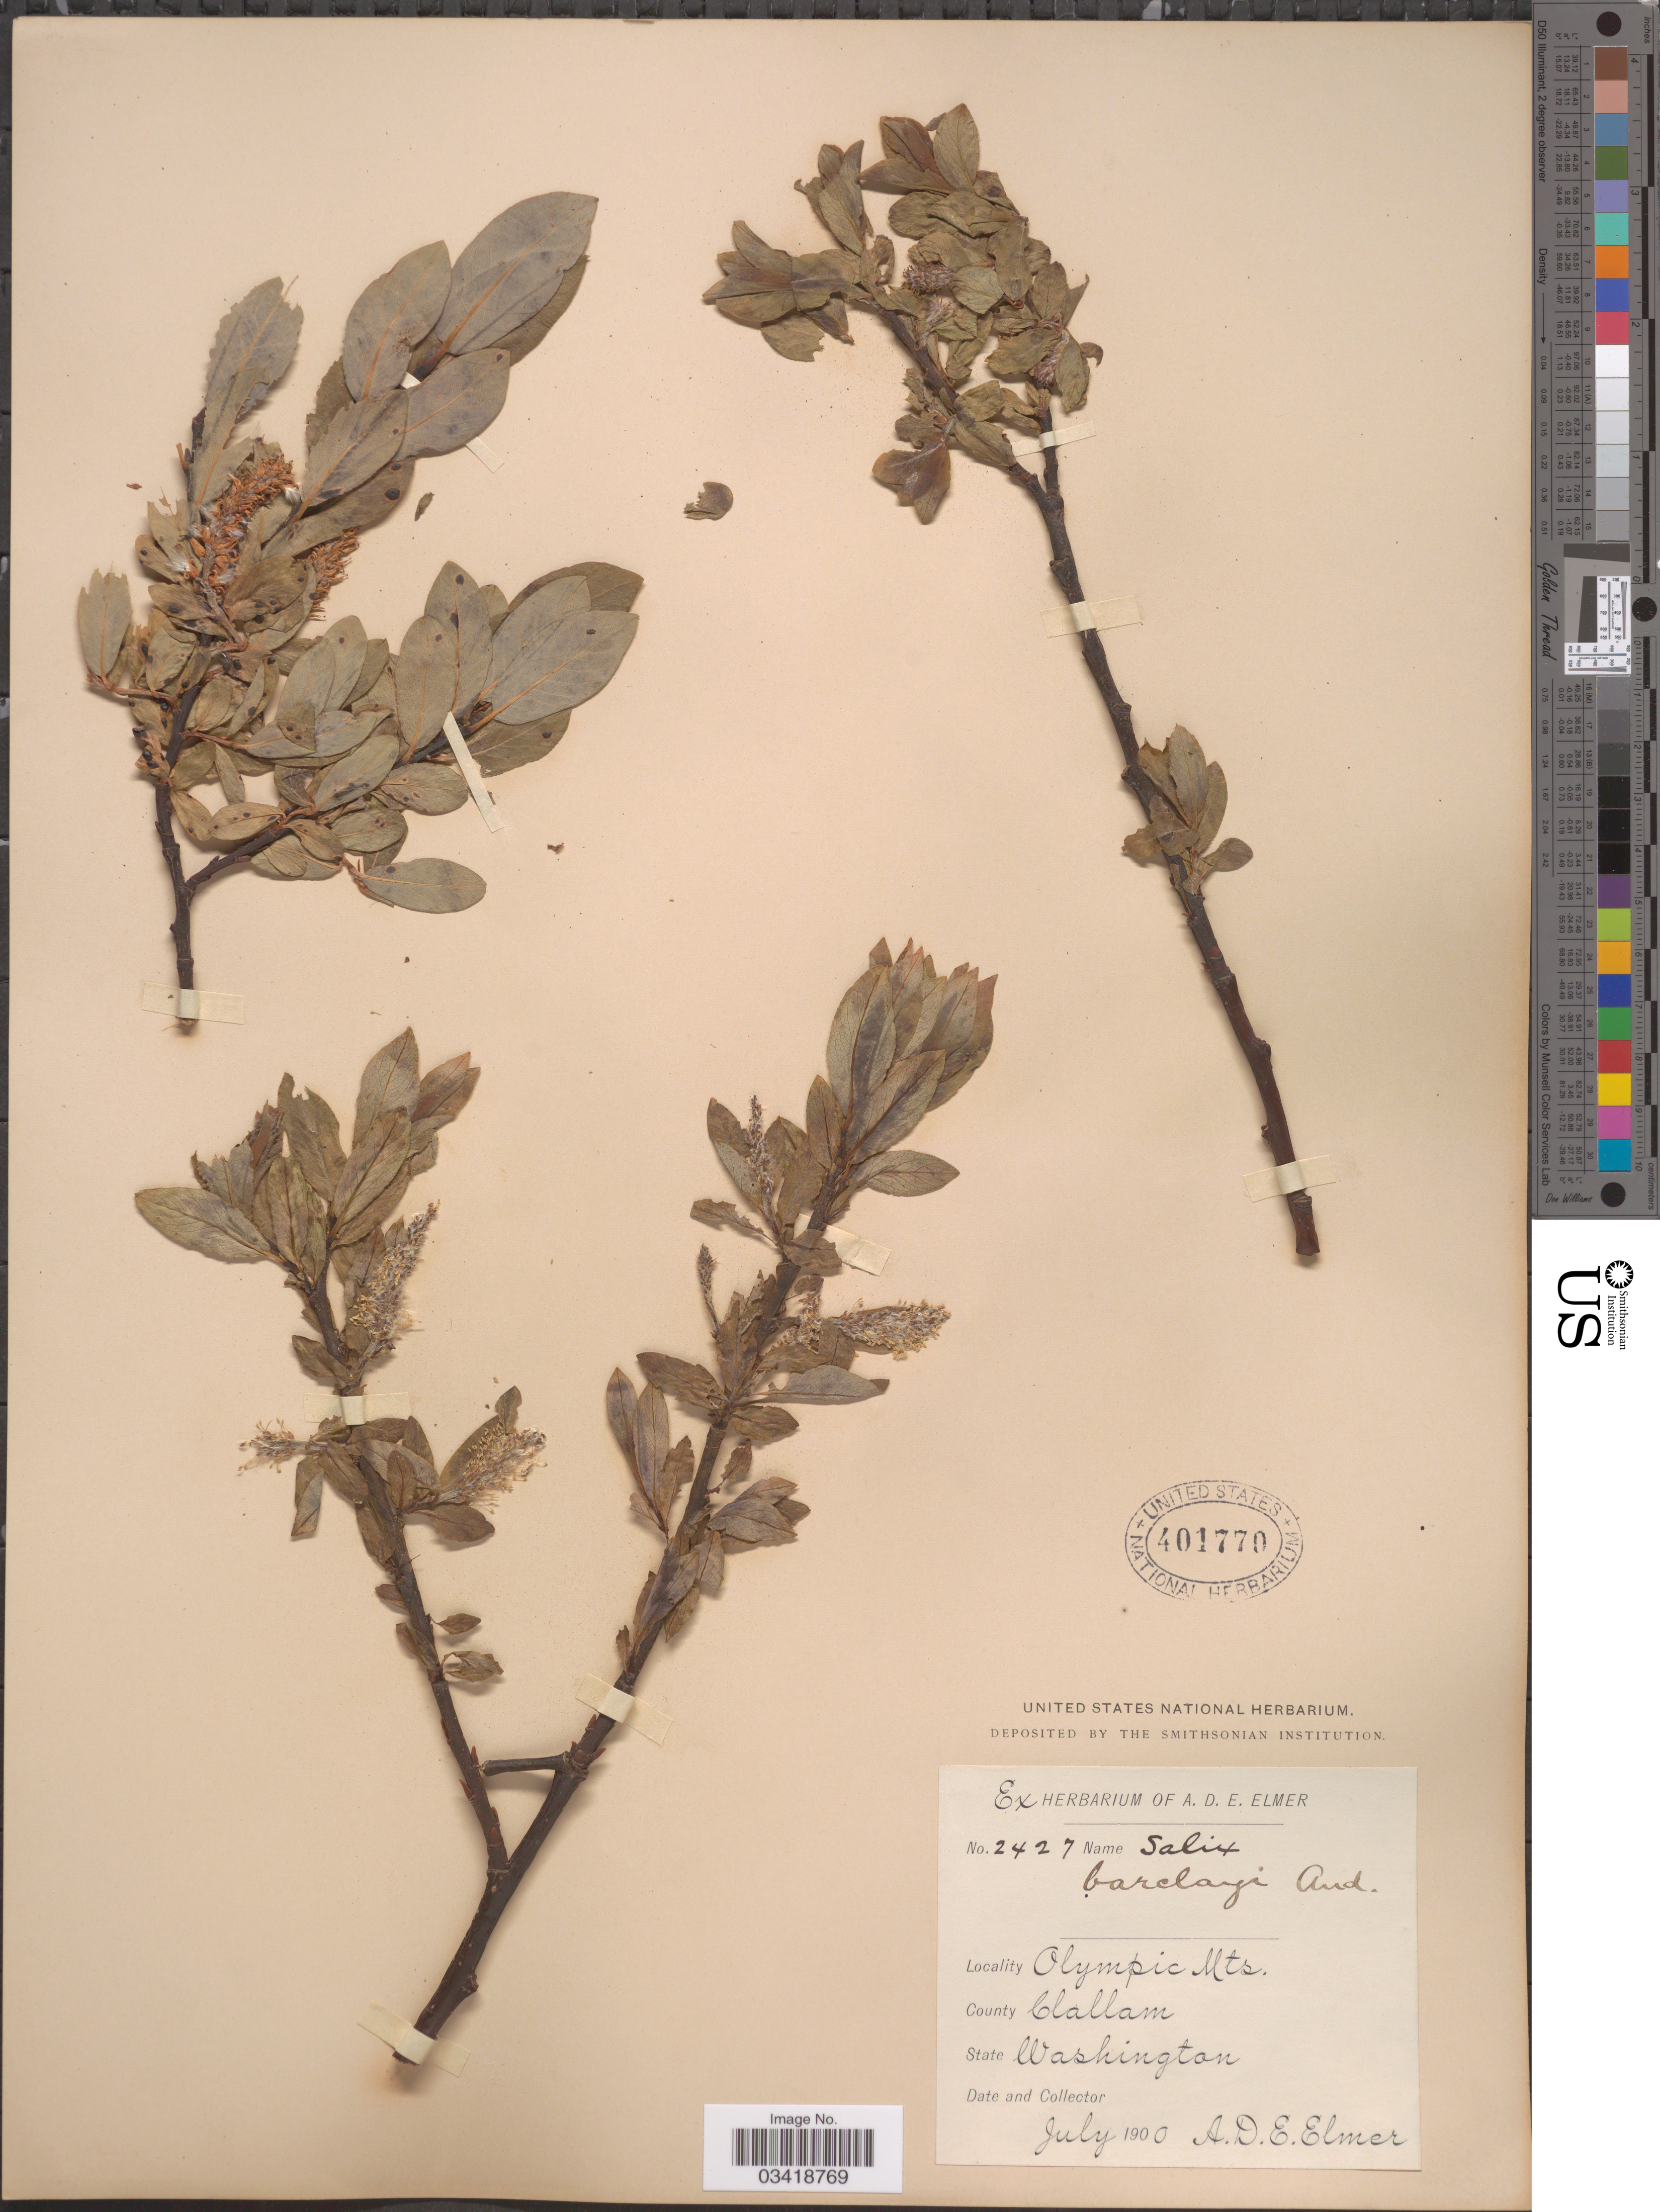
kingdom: Plantae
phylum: Tracheophyta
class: Magnoliopsida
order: Malpighiales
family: Salicaceae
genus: Salix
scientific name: Salix barclayi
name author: Andersson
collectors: A. D. E. Elmer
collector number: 2427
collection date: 1900-07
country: United States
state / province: Washington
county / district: Clallam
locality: Olympic Mts. County Clallam.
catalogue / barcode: US 401770